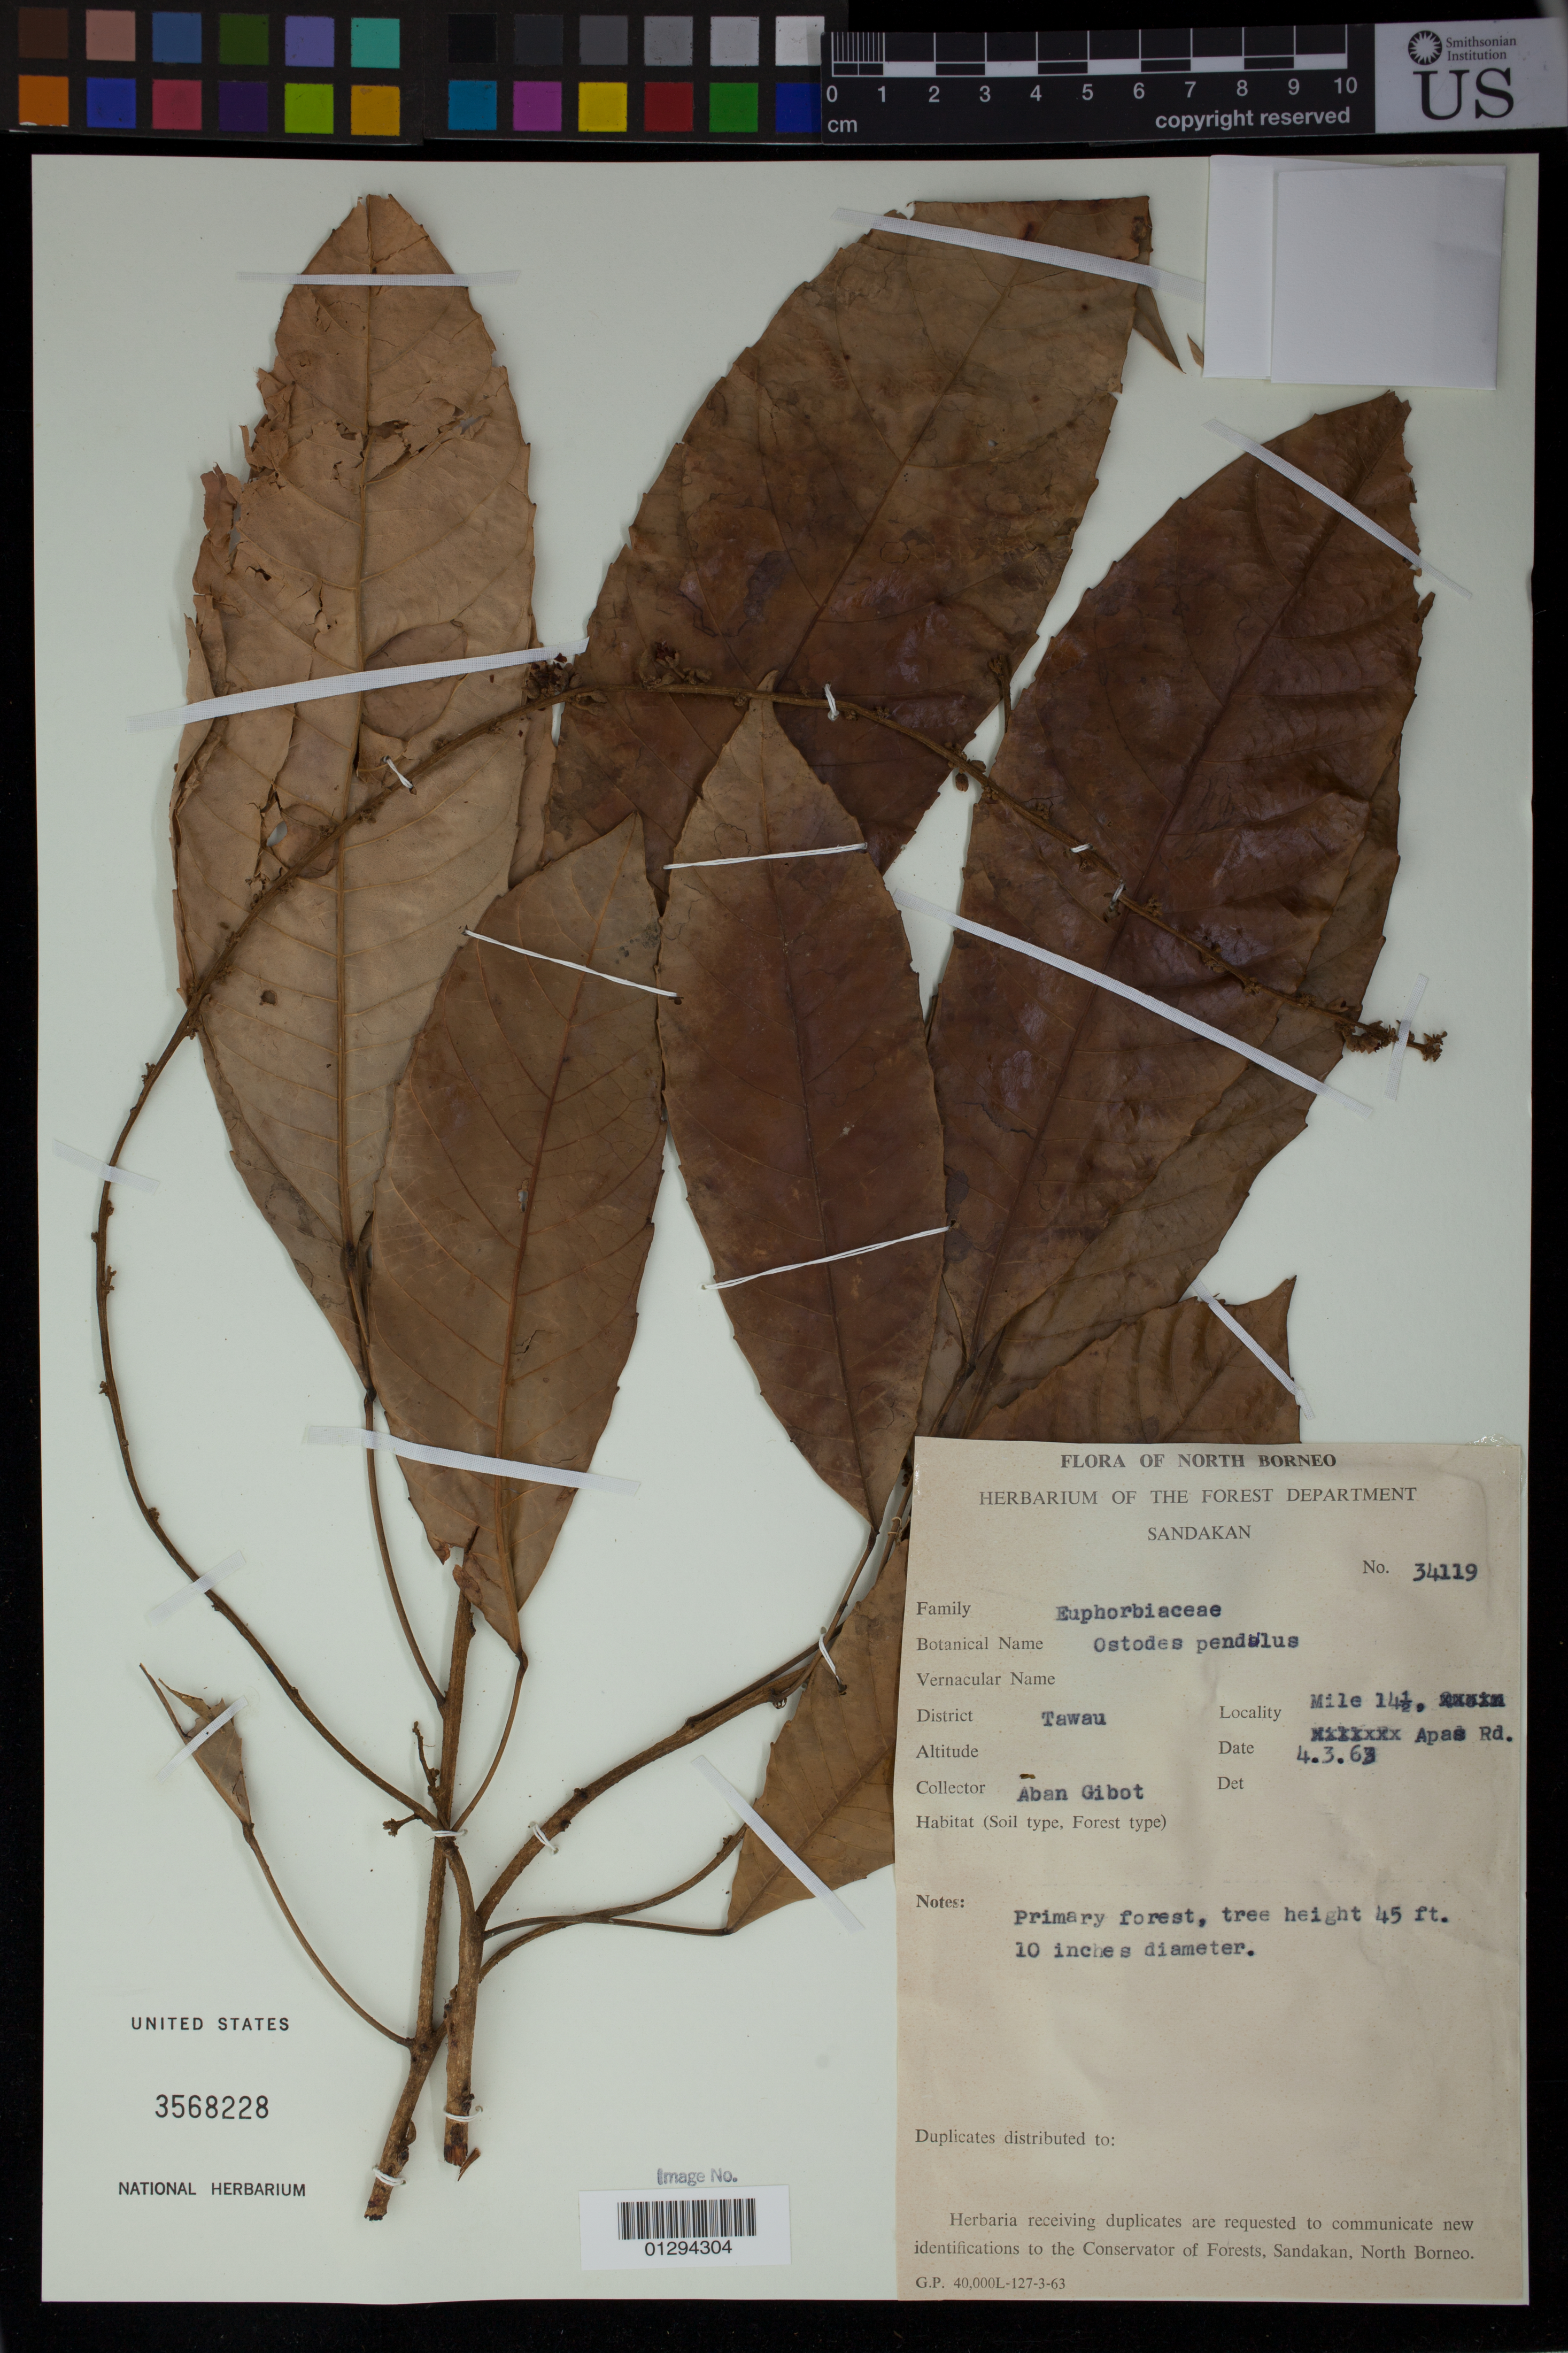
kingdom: Plantae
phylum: Tracheophyta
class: Magnoliopsida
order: Malpighiales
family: Euphorbiaceae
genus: Fahrenheitia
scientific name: Fahrenheitia pendula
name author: (Hassk.) Airy Shaw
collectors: A. Gibot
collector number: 34119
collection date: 1963-03-04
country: Malaysia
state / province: Sabah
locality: North Borneo. Sandakan. Tawau. Mile 14.5, Apas Rd.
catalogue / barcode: US 3568228